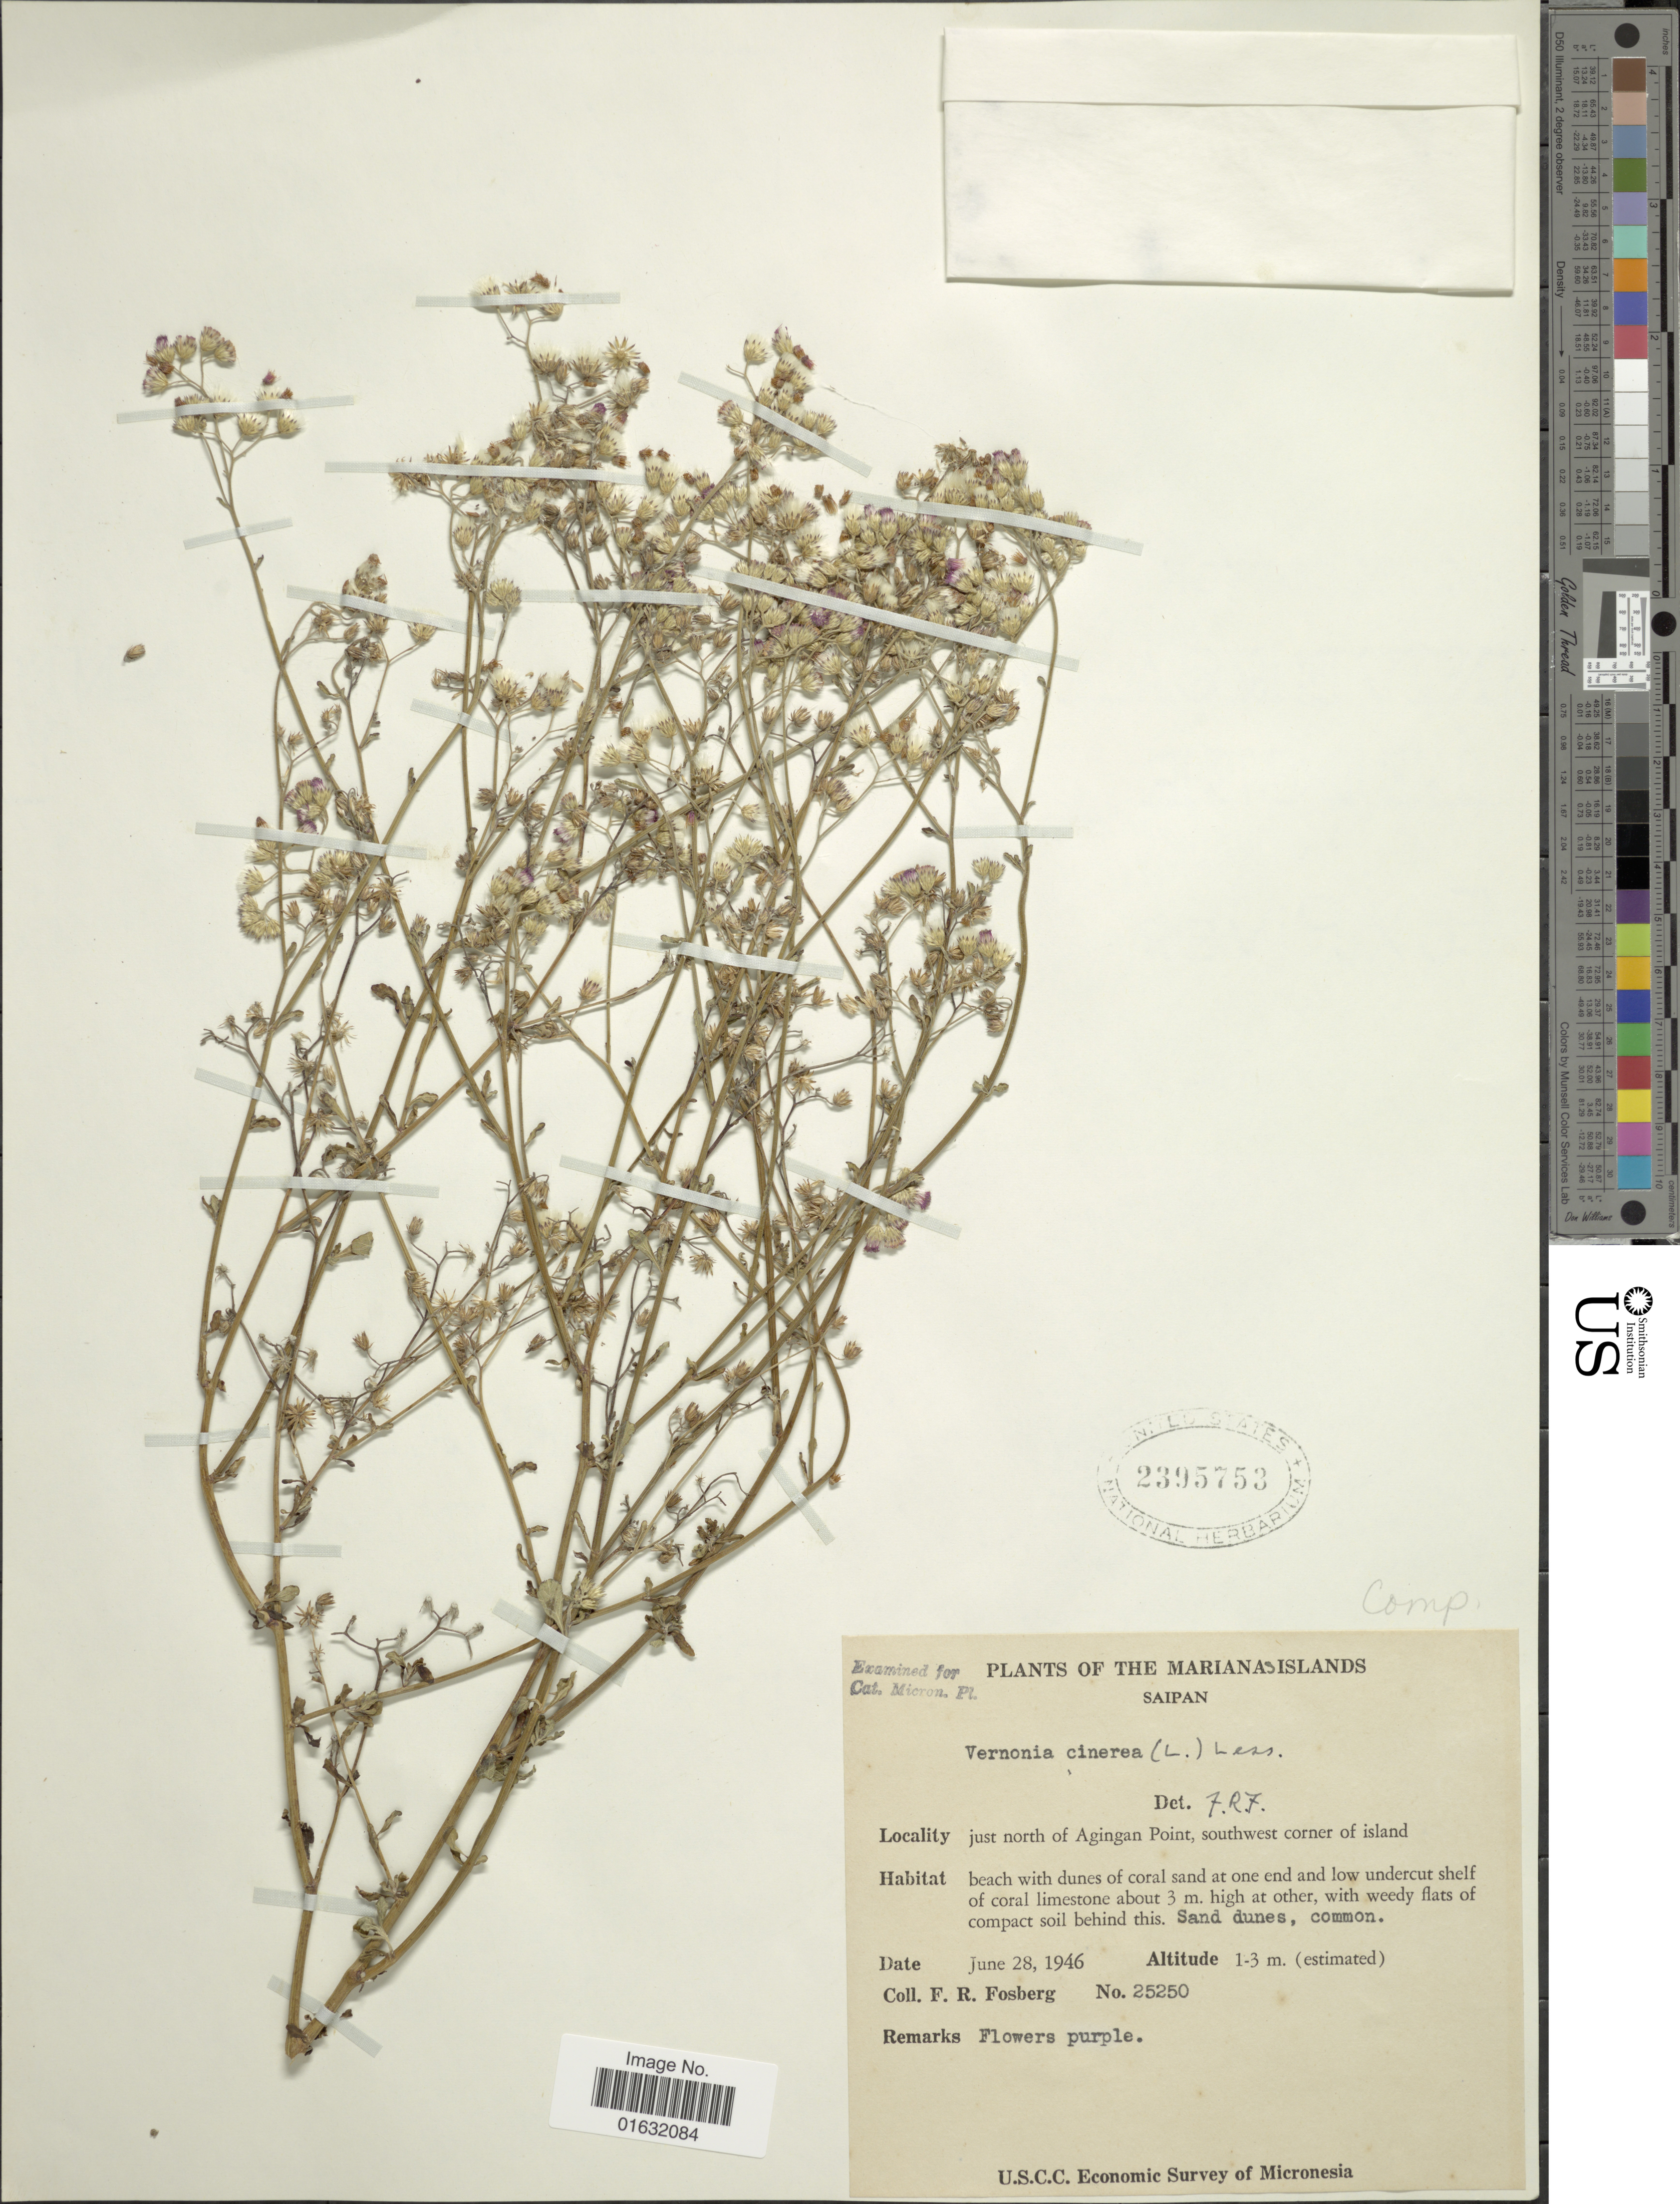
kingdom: Plantae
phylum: Tracheophyta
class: Magnoliopsida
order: Asterales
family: Asteraceae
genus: Cyanthillium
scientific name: Cyanthillium cinereum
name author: (L.) H. Rob.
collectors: F. R. Fosberg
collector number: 25250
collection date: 1946-06-28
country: Northern Mariana Islands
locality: The Marianas Islands, Saipan. Just north of Agingan Point, southwest corner of island.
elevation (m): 1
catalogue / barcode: US 2395753